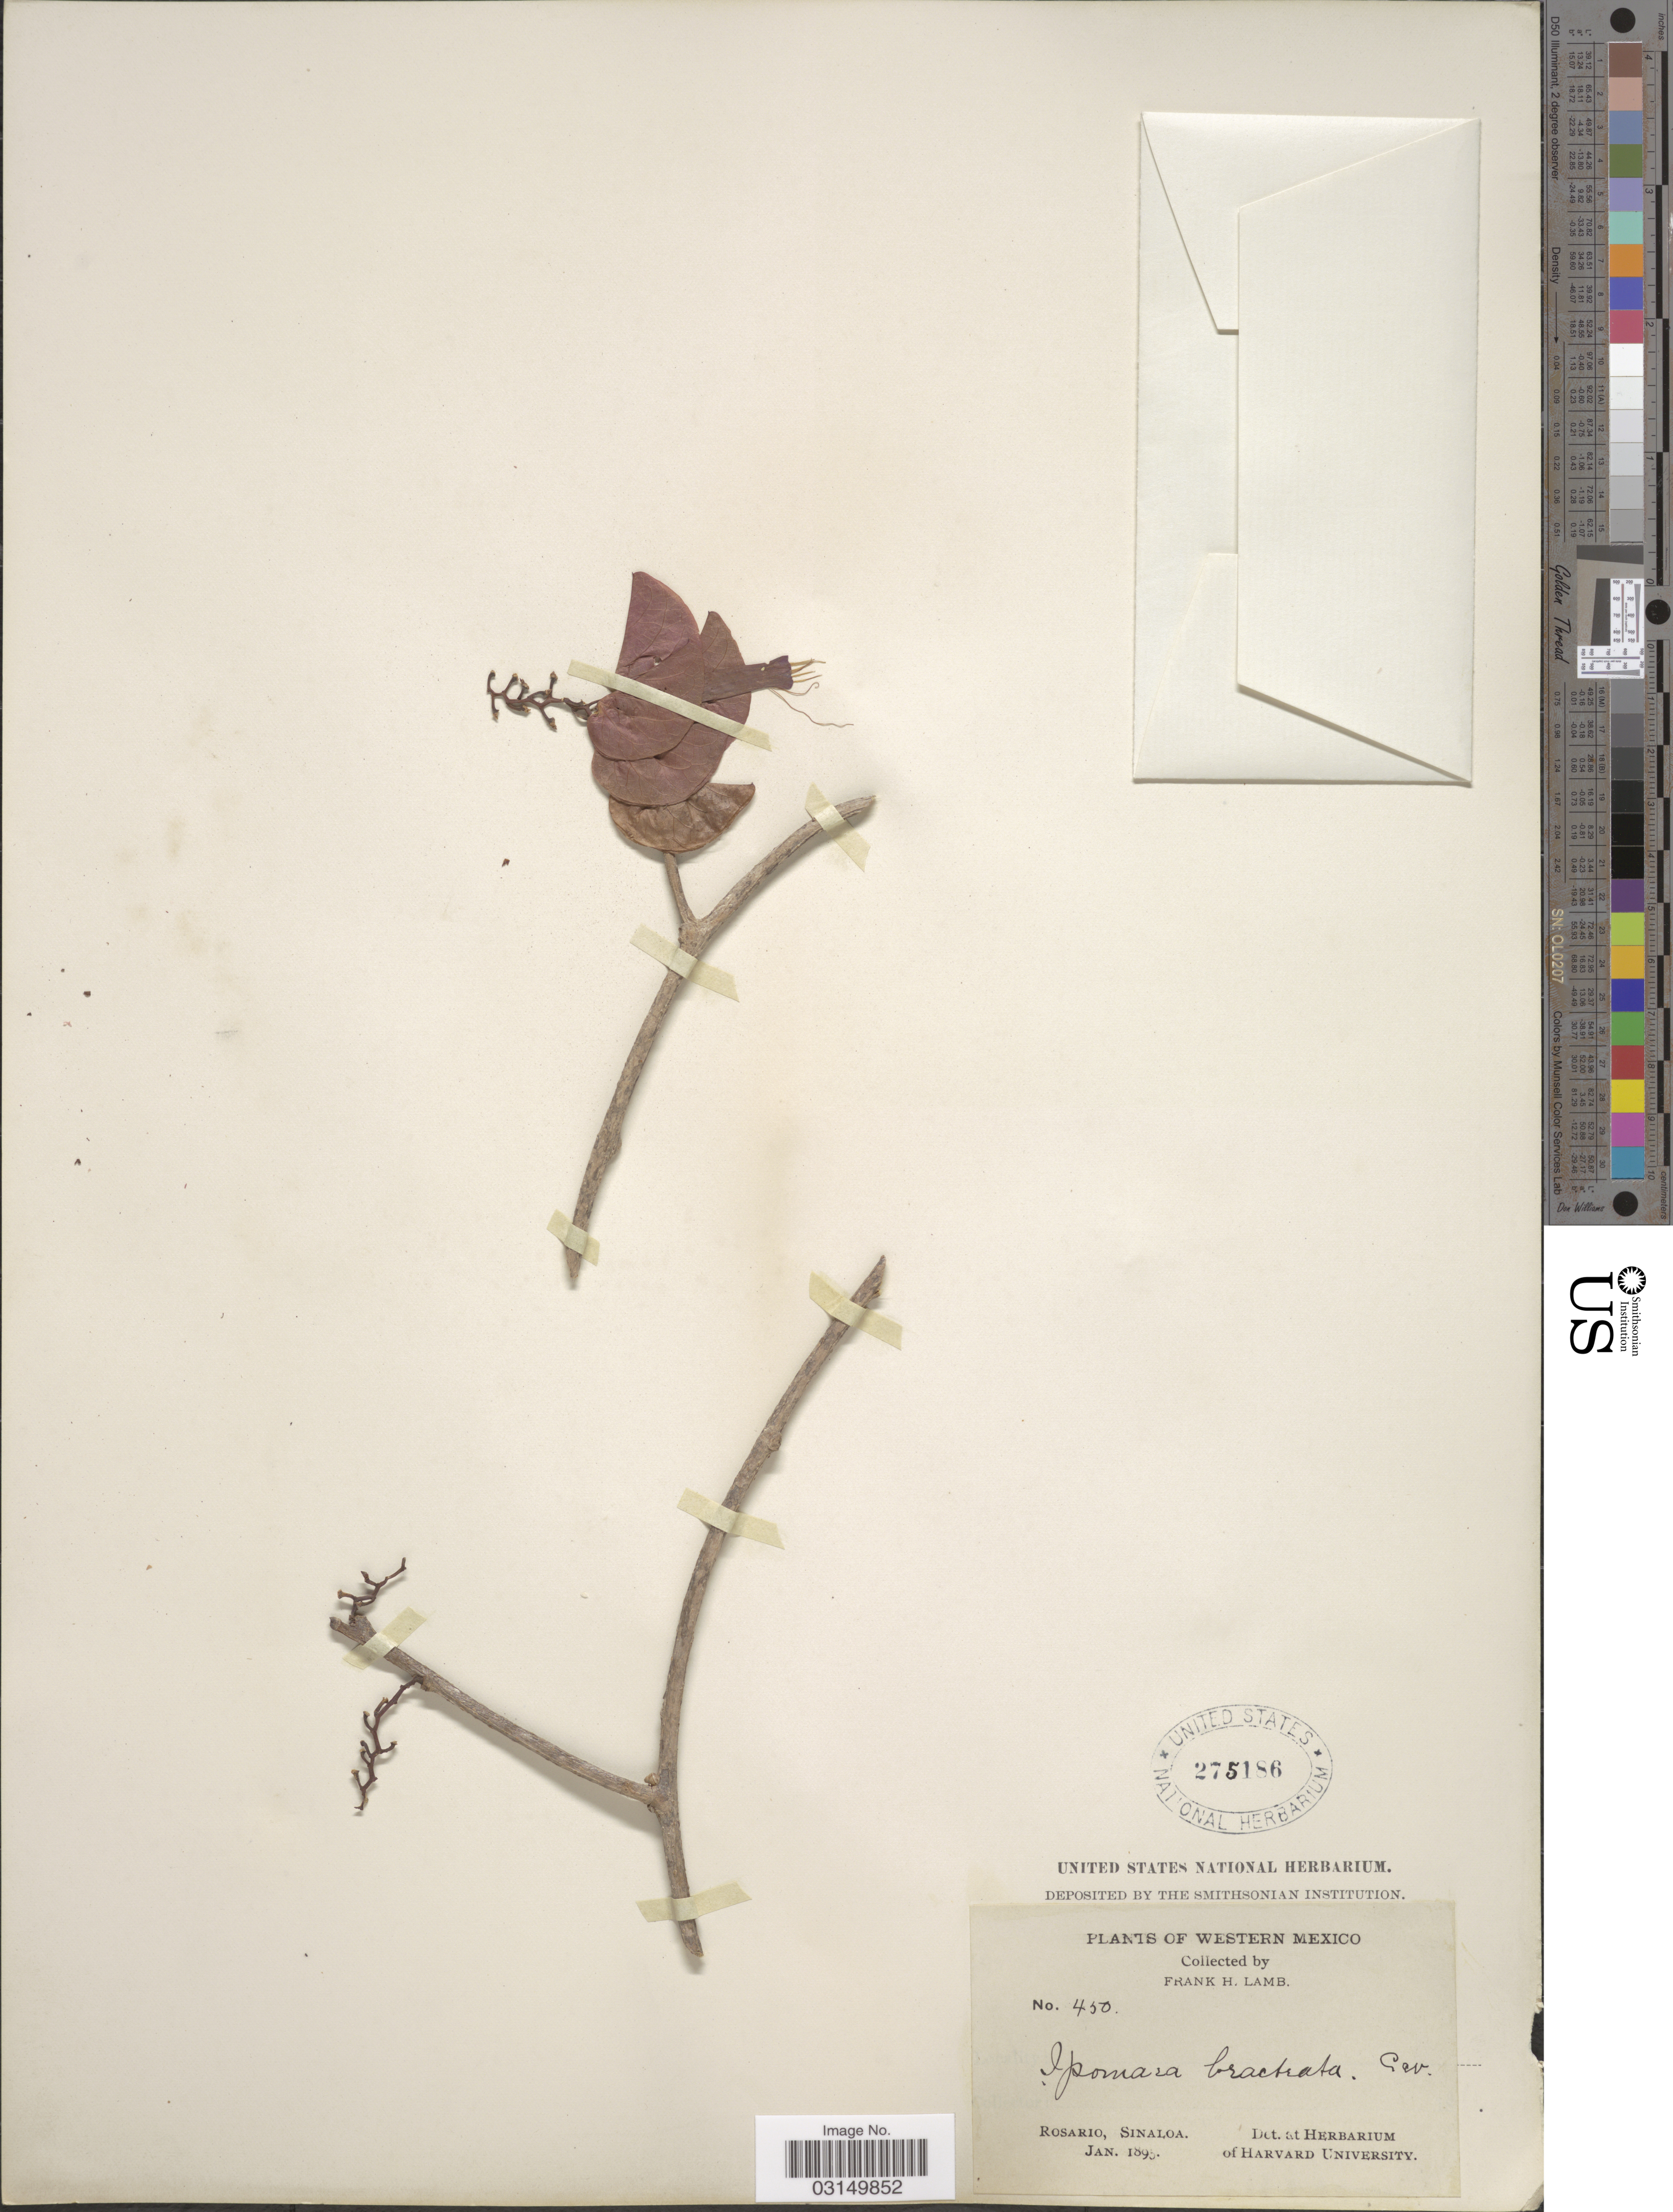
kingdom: Plantae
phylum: Tracheophyta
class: Magnoliopsida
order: Solanales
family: Convolvulaceae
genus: Ipomoea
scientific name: Ipomoea bracteata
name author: Cav.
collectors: F. H. Lamb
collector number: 450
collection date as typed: Jan 1895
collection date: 1895-01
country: Mexico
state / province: Sinaloa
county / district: Mazatlán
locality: Villa Unión.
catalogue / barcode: US 275186